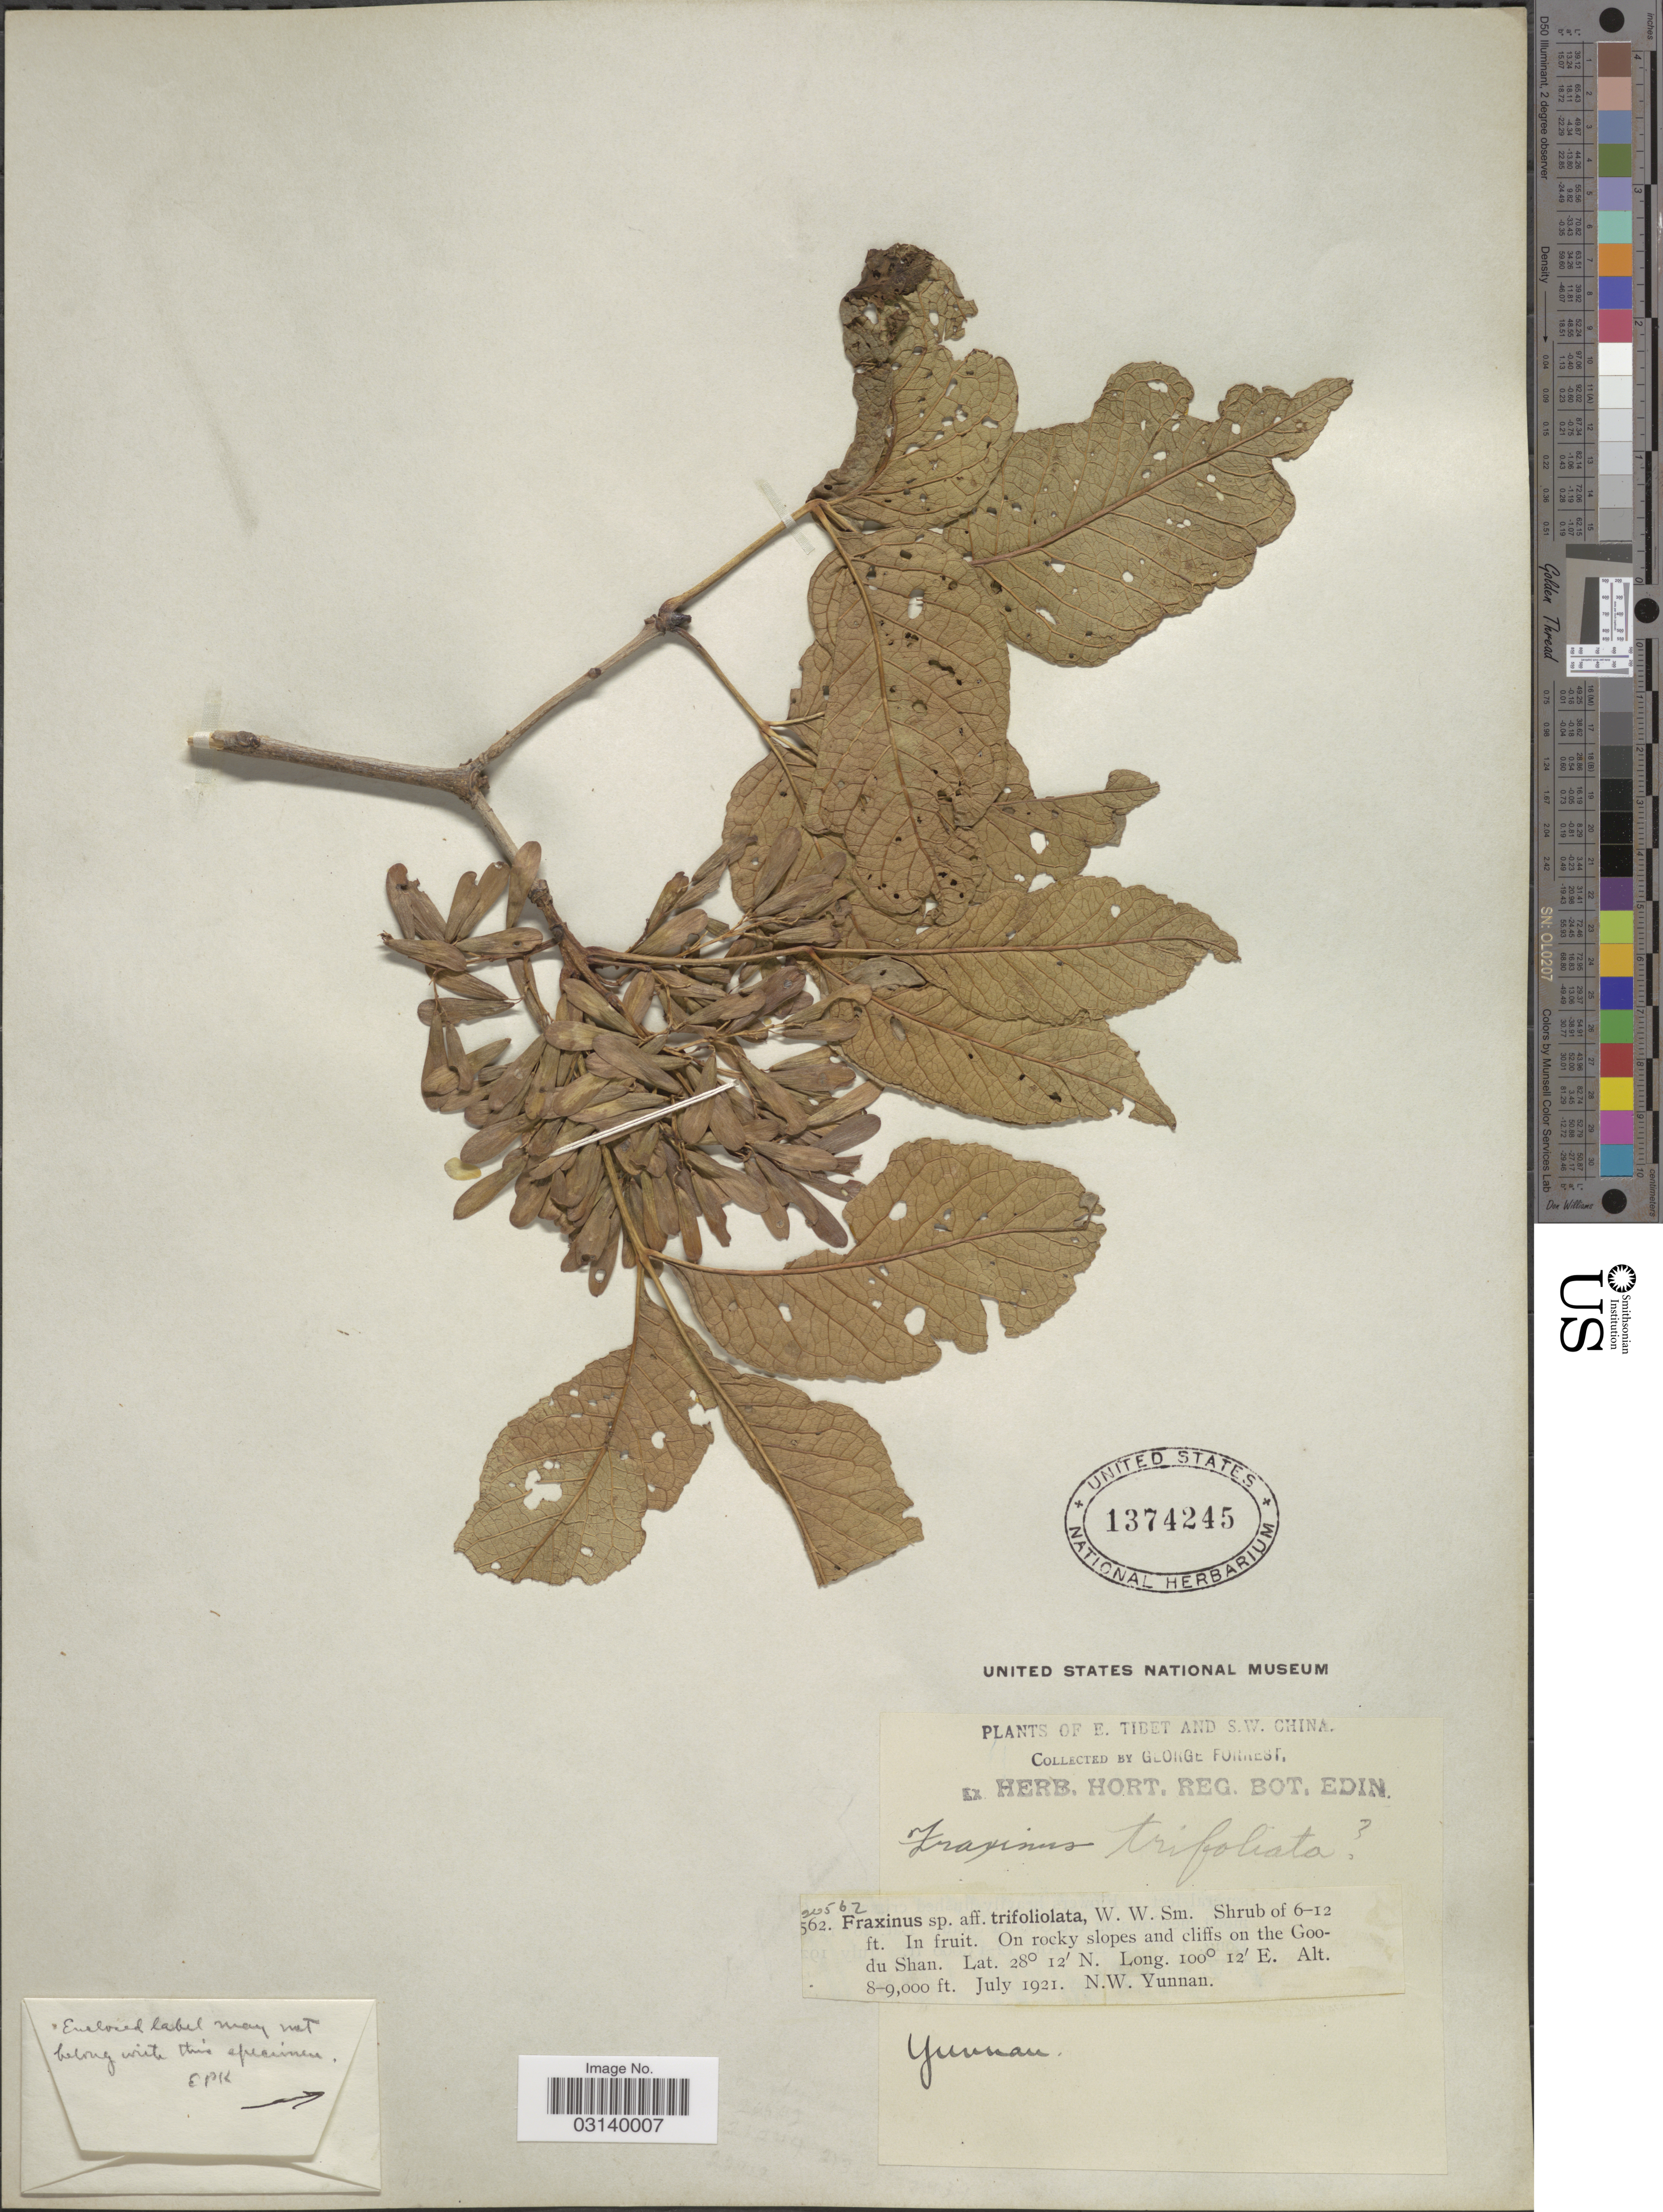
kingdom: Plantae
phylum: Tracheophyta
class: Magnoliopsida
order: Lamiales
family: Oleaceae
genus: Fraxinus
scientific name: Fraxinus trifoliata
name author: (Torr.) F. H. Lewis & Epling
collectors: G. Forrest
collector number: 562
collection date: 1921-07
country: China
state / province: Yunnan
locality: E. Tibet and S.W. China. On rocky slopes and cliffs on the Goodu Shan. N.W. Yunnan.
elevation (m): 2438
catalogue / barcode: US 1374245